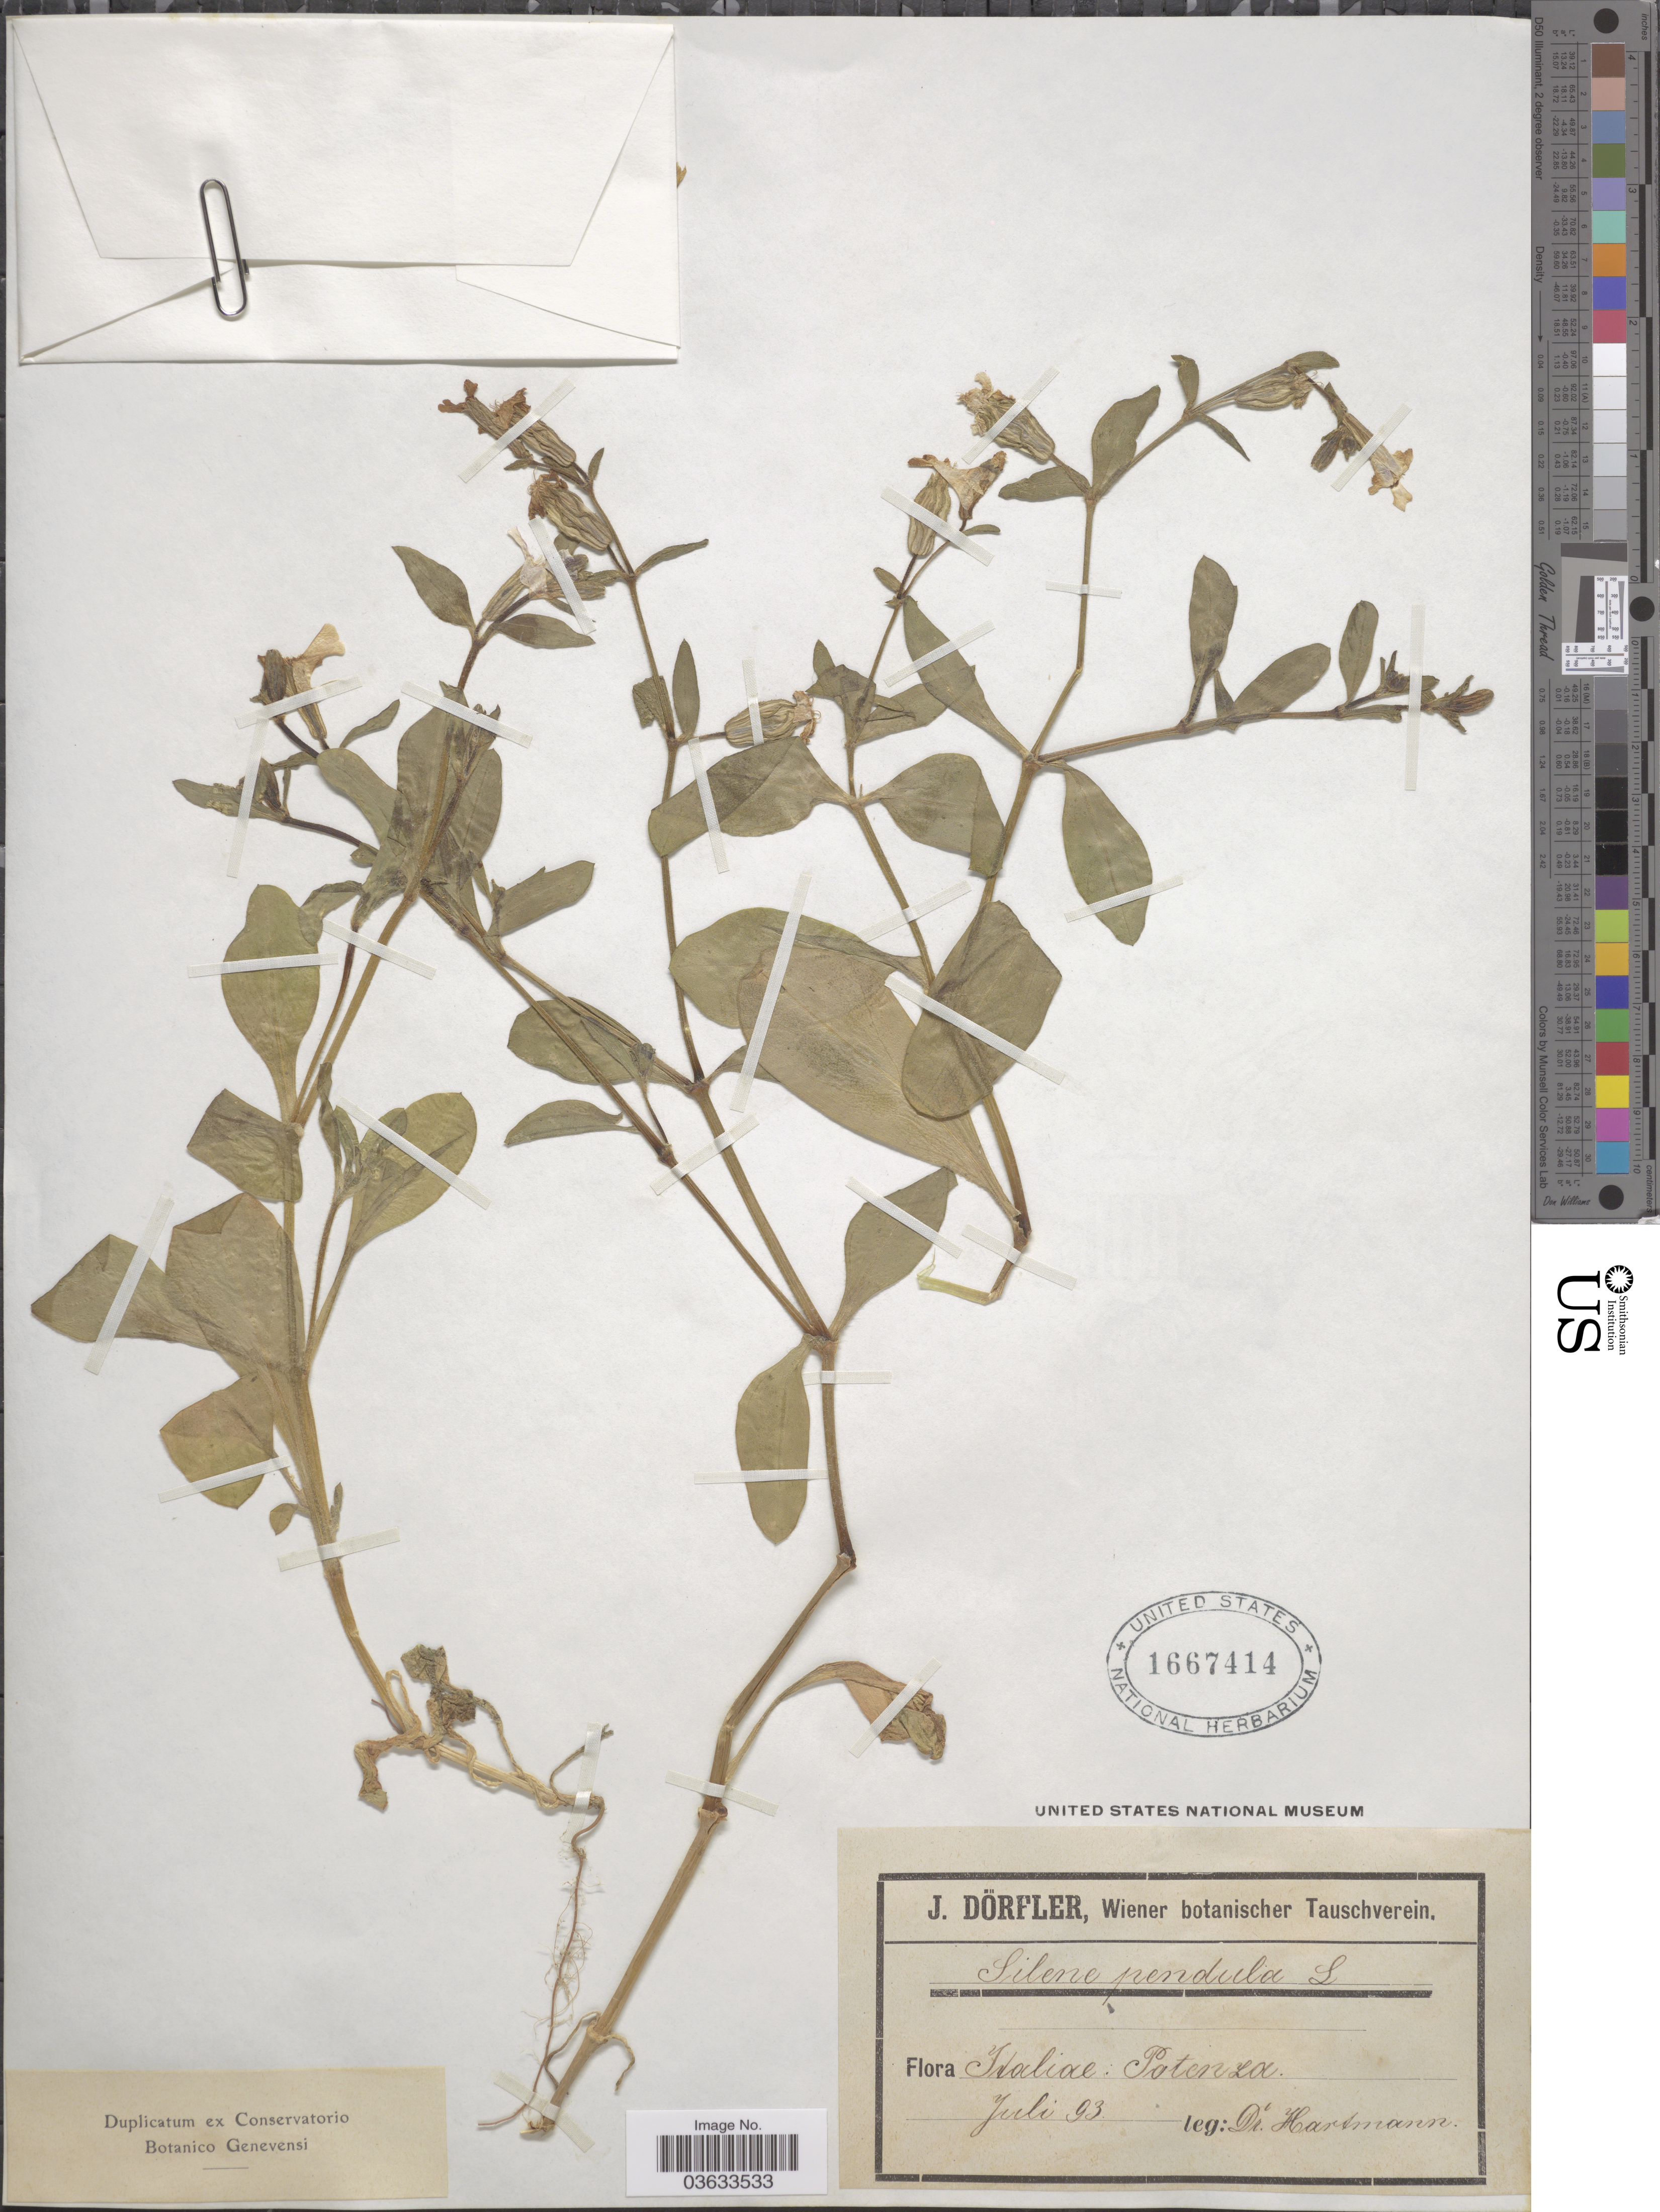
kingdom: Plantae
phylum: Tracheophyta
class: Magnoliopsida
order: Caryophyllales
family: Caryophyllaceae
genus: Silene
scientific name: Silene pendula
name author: L.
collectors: -. Hartmann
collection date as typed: Transcribed d/m/y: /7/93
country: Italy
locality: Italiæ: Potenza.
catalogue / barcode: US 1667414